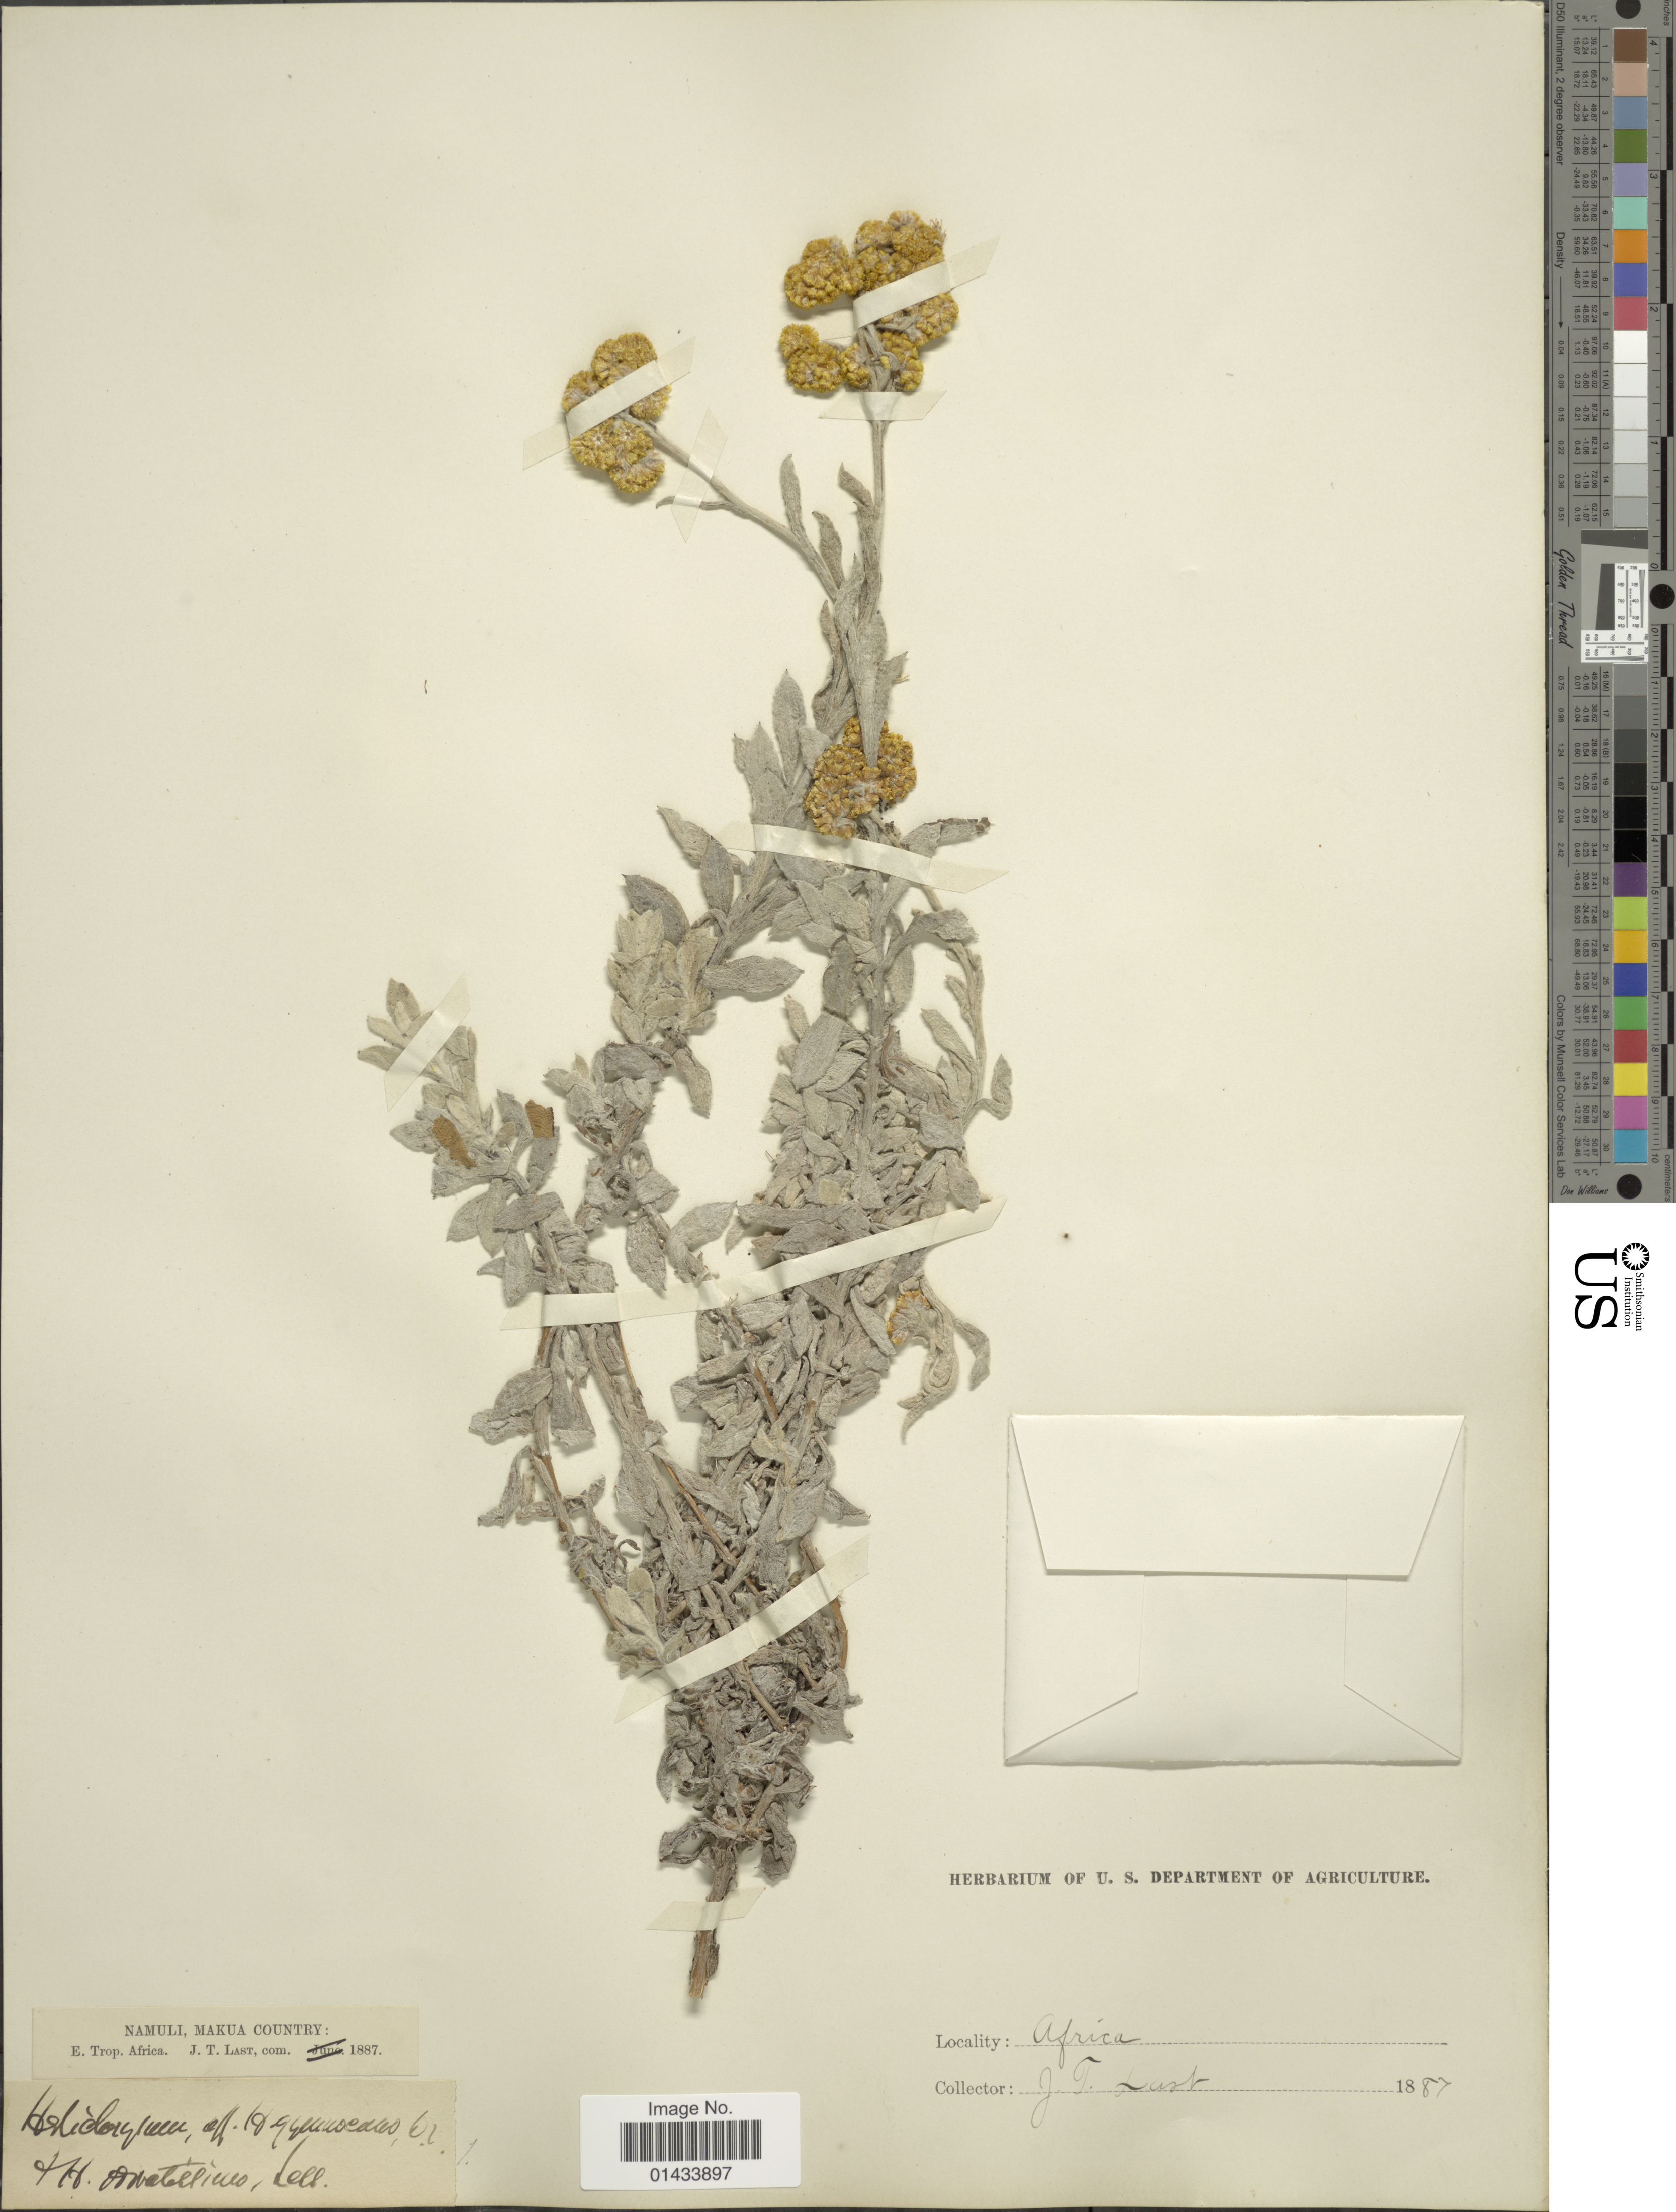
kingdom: Plantae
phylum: Tracheophyta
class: Magnoliopsida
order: Asterales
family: Asteraceae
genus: Helichrysum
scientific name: Helichrysum sp.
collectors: J. Last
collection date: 1887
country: Mozambique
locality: Namuli, Makua Country: E. Trop. Africa